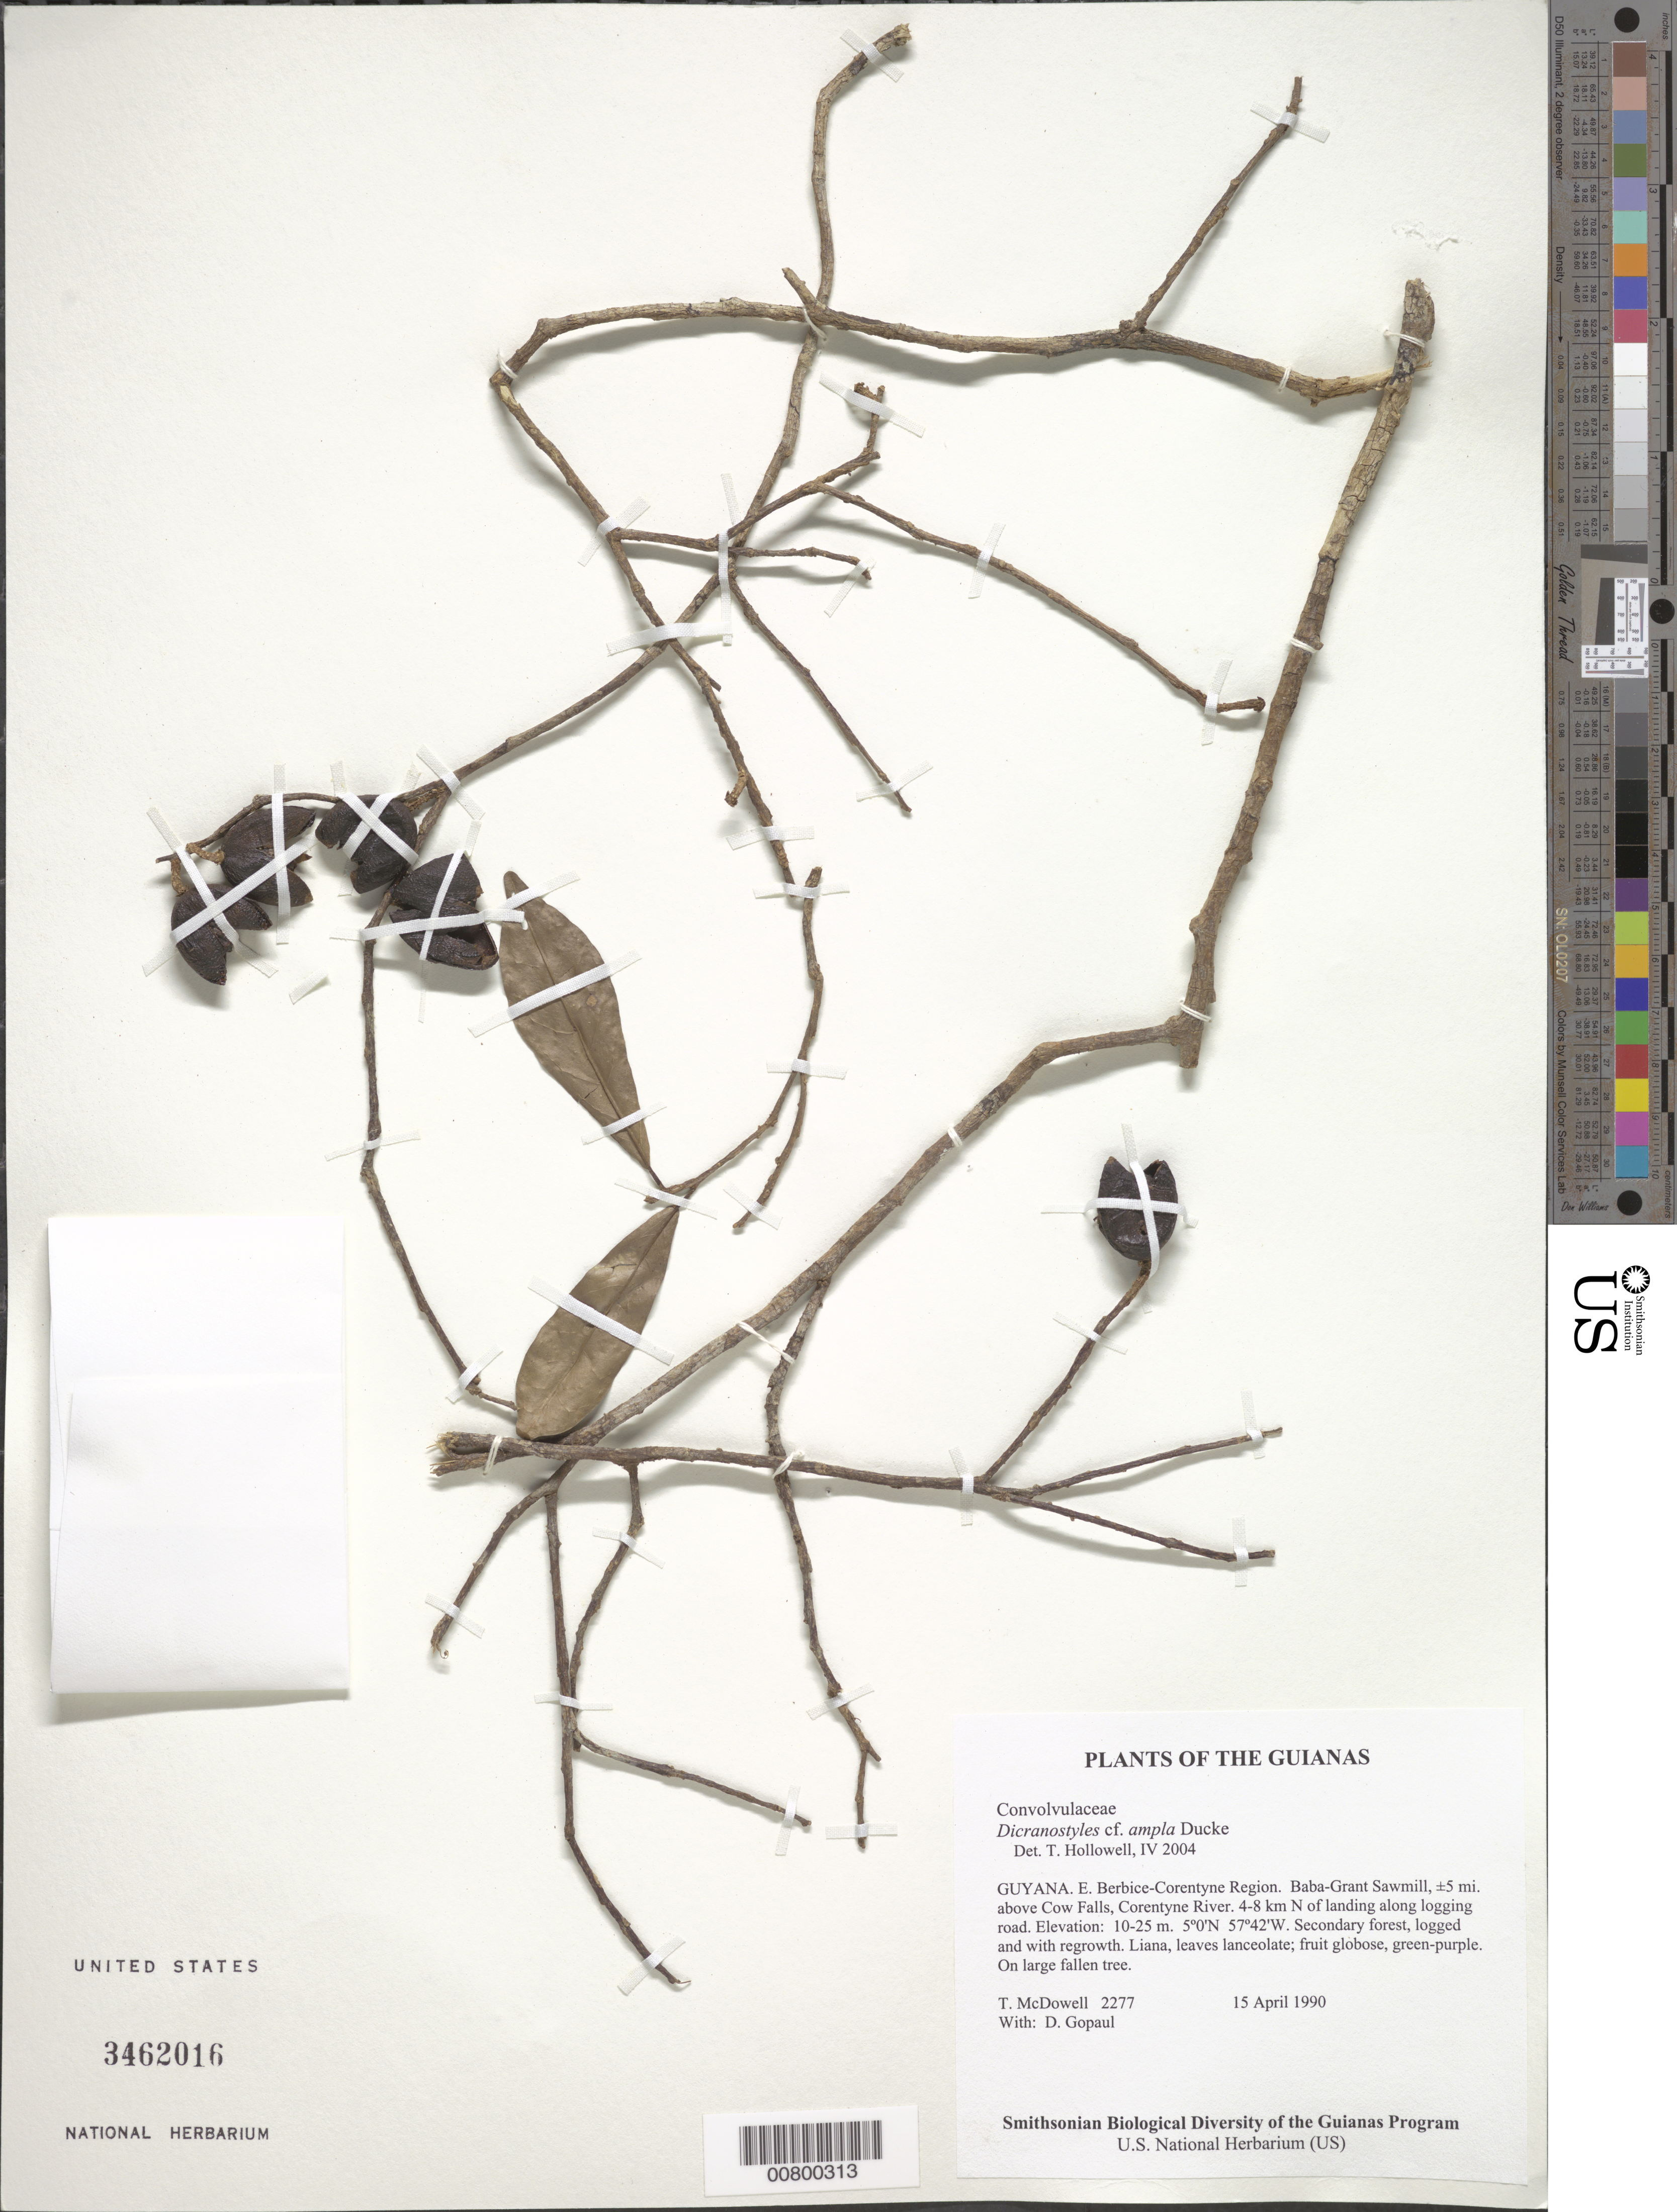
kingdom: Plantae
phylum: Tracheophyta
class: Magnoliopsida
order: Solanales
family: Convolvulaceae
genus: Dicranostyles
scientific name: Dicranostyles ampla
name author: Ducke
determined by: Hollowell, T. H., (BOT), Smithsonian Institution - National Museum of Natural History (UNITED STATES)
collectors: T. McDowell & D. Gopaul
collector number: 2277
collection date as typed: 15 April 1990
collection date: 1990-04-15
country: Guyana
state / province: E. Berbice-Corentyne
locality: Baba-Grant Sawmill, ±5 mi. above Cow Falls, Corentyne River. 4-8 km N of landing along logging road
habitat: Secondary forest, logged and with regrowth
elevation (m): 10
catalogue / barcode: US 3462016